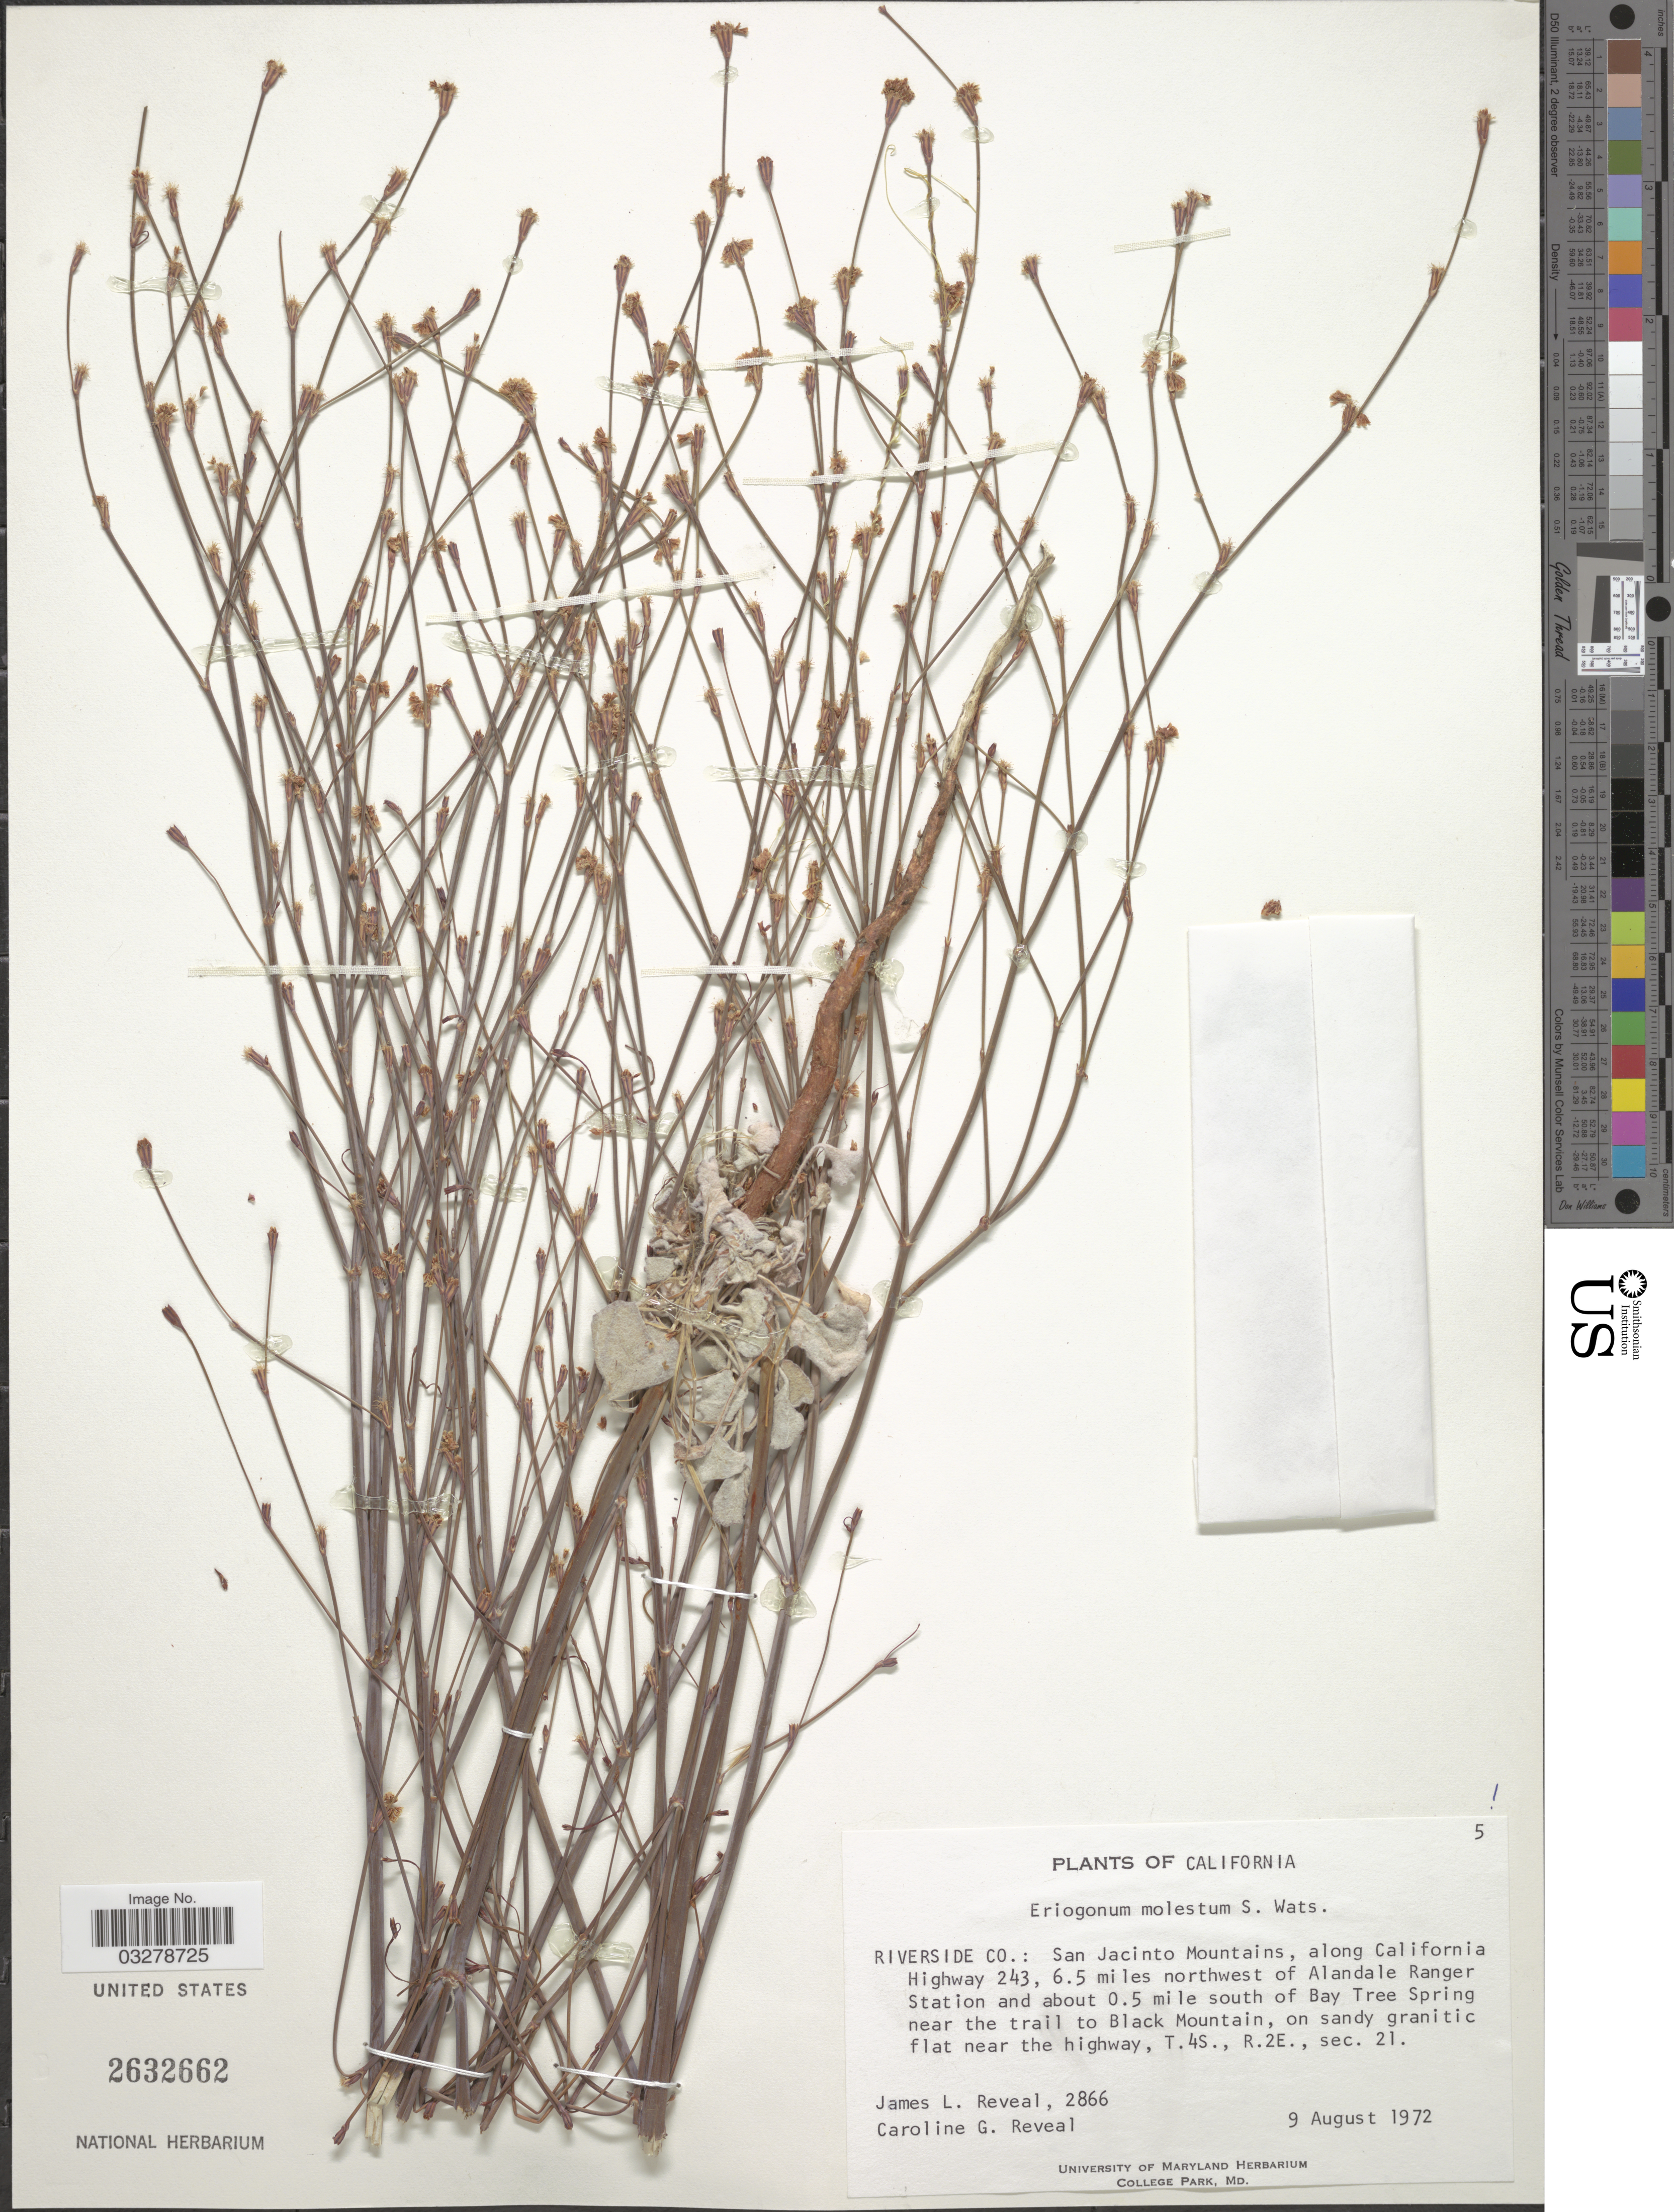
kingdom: Plantae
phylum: Tracheophyta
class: Magnoliopsida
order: Caryophyllales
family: Polygonaceae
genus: Eriogonum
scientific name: Eriogonum molestum var. molestum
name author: S. Watson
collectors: J. L. Reveal & C. G. Reveal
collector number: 2866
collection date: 1972-08-09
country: United States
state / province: California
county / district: Riverside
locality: Riverside Co. :San Jacinto Mountains, along California Highway 243, 6.5 miles northwest of Alandale Ranger Station and about 0.5 mile south of Bay Tree Spring near the trail to Black Mountain, flat near highway, T. 4S, R.2E., sec. 21.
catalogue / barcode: US 2632662